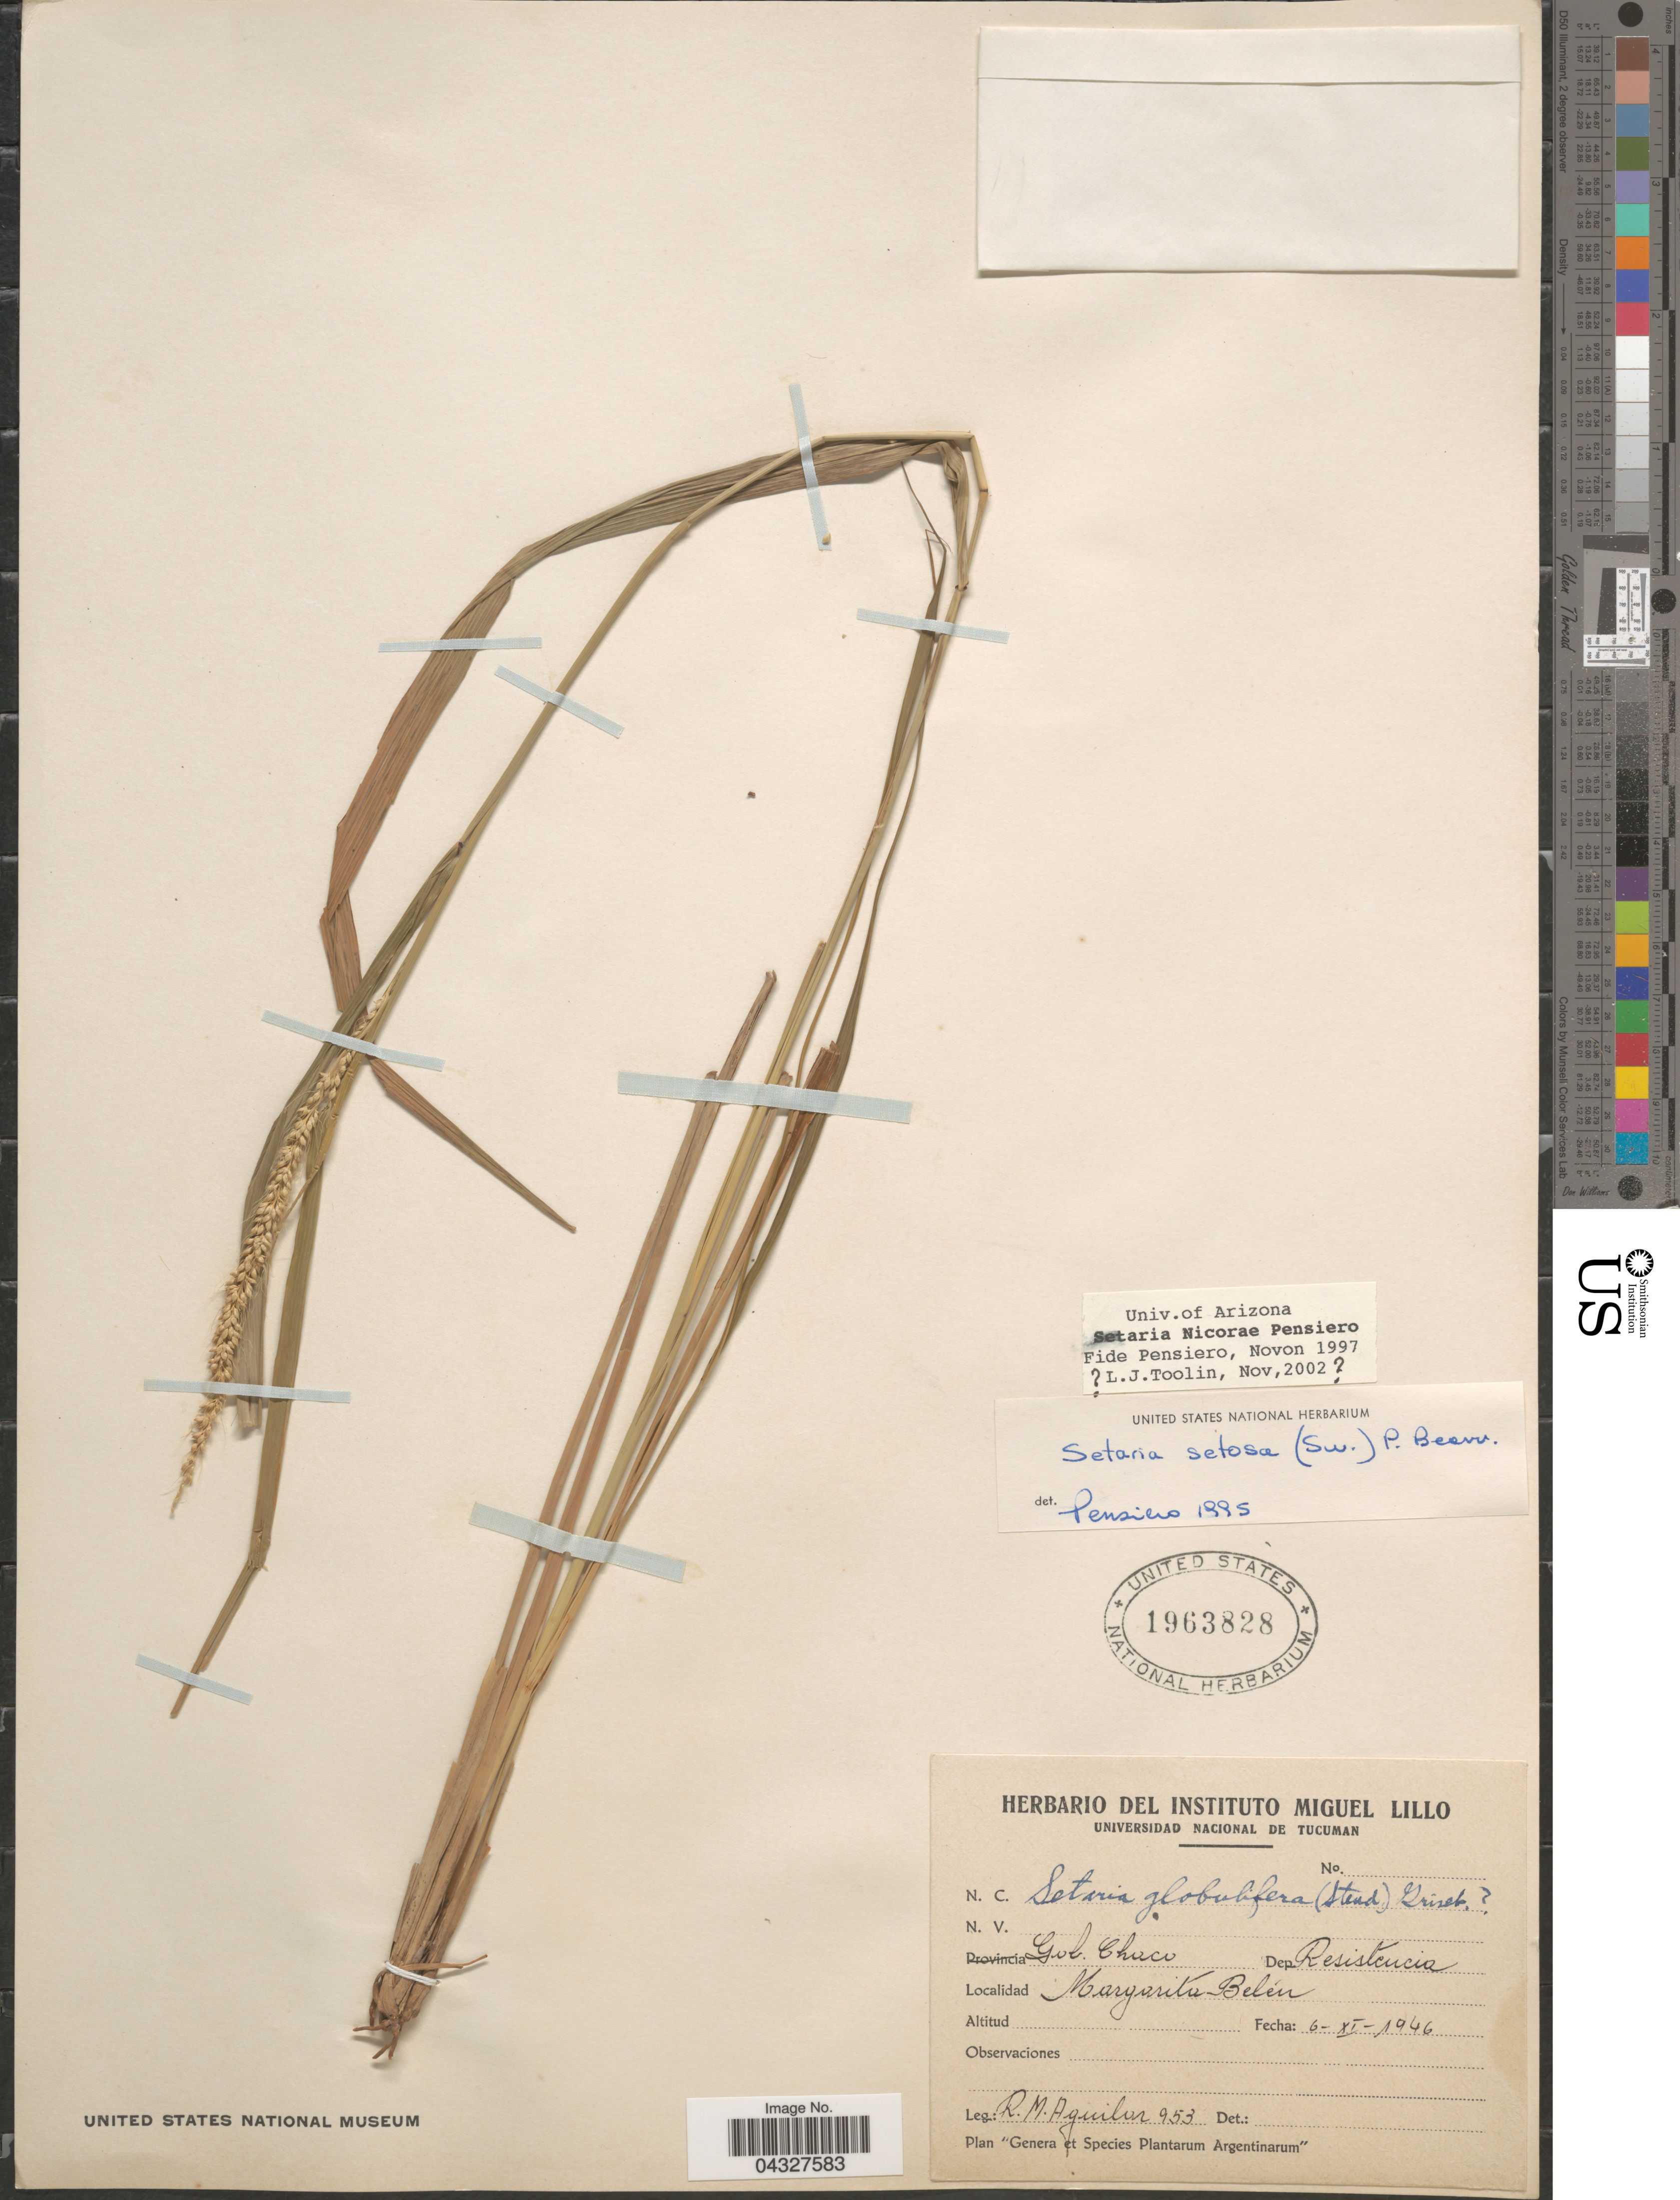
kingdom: Plantae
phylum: Tracheophyta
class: Liliopsida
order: Poales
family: Poaceae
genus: Setaria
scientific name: Setaria nicorae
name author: Pensiero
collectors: R. Aguilar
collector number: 953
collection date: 1946-11-06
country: Argentina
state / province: Chaco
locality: Gob. Chaco. Dep. Resistencia. Margarita-Belén.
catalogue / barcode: US 1963828